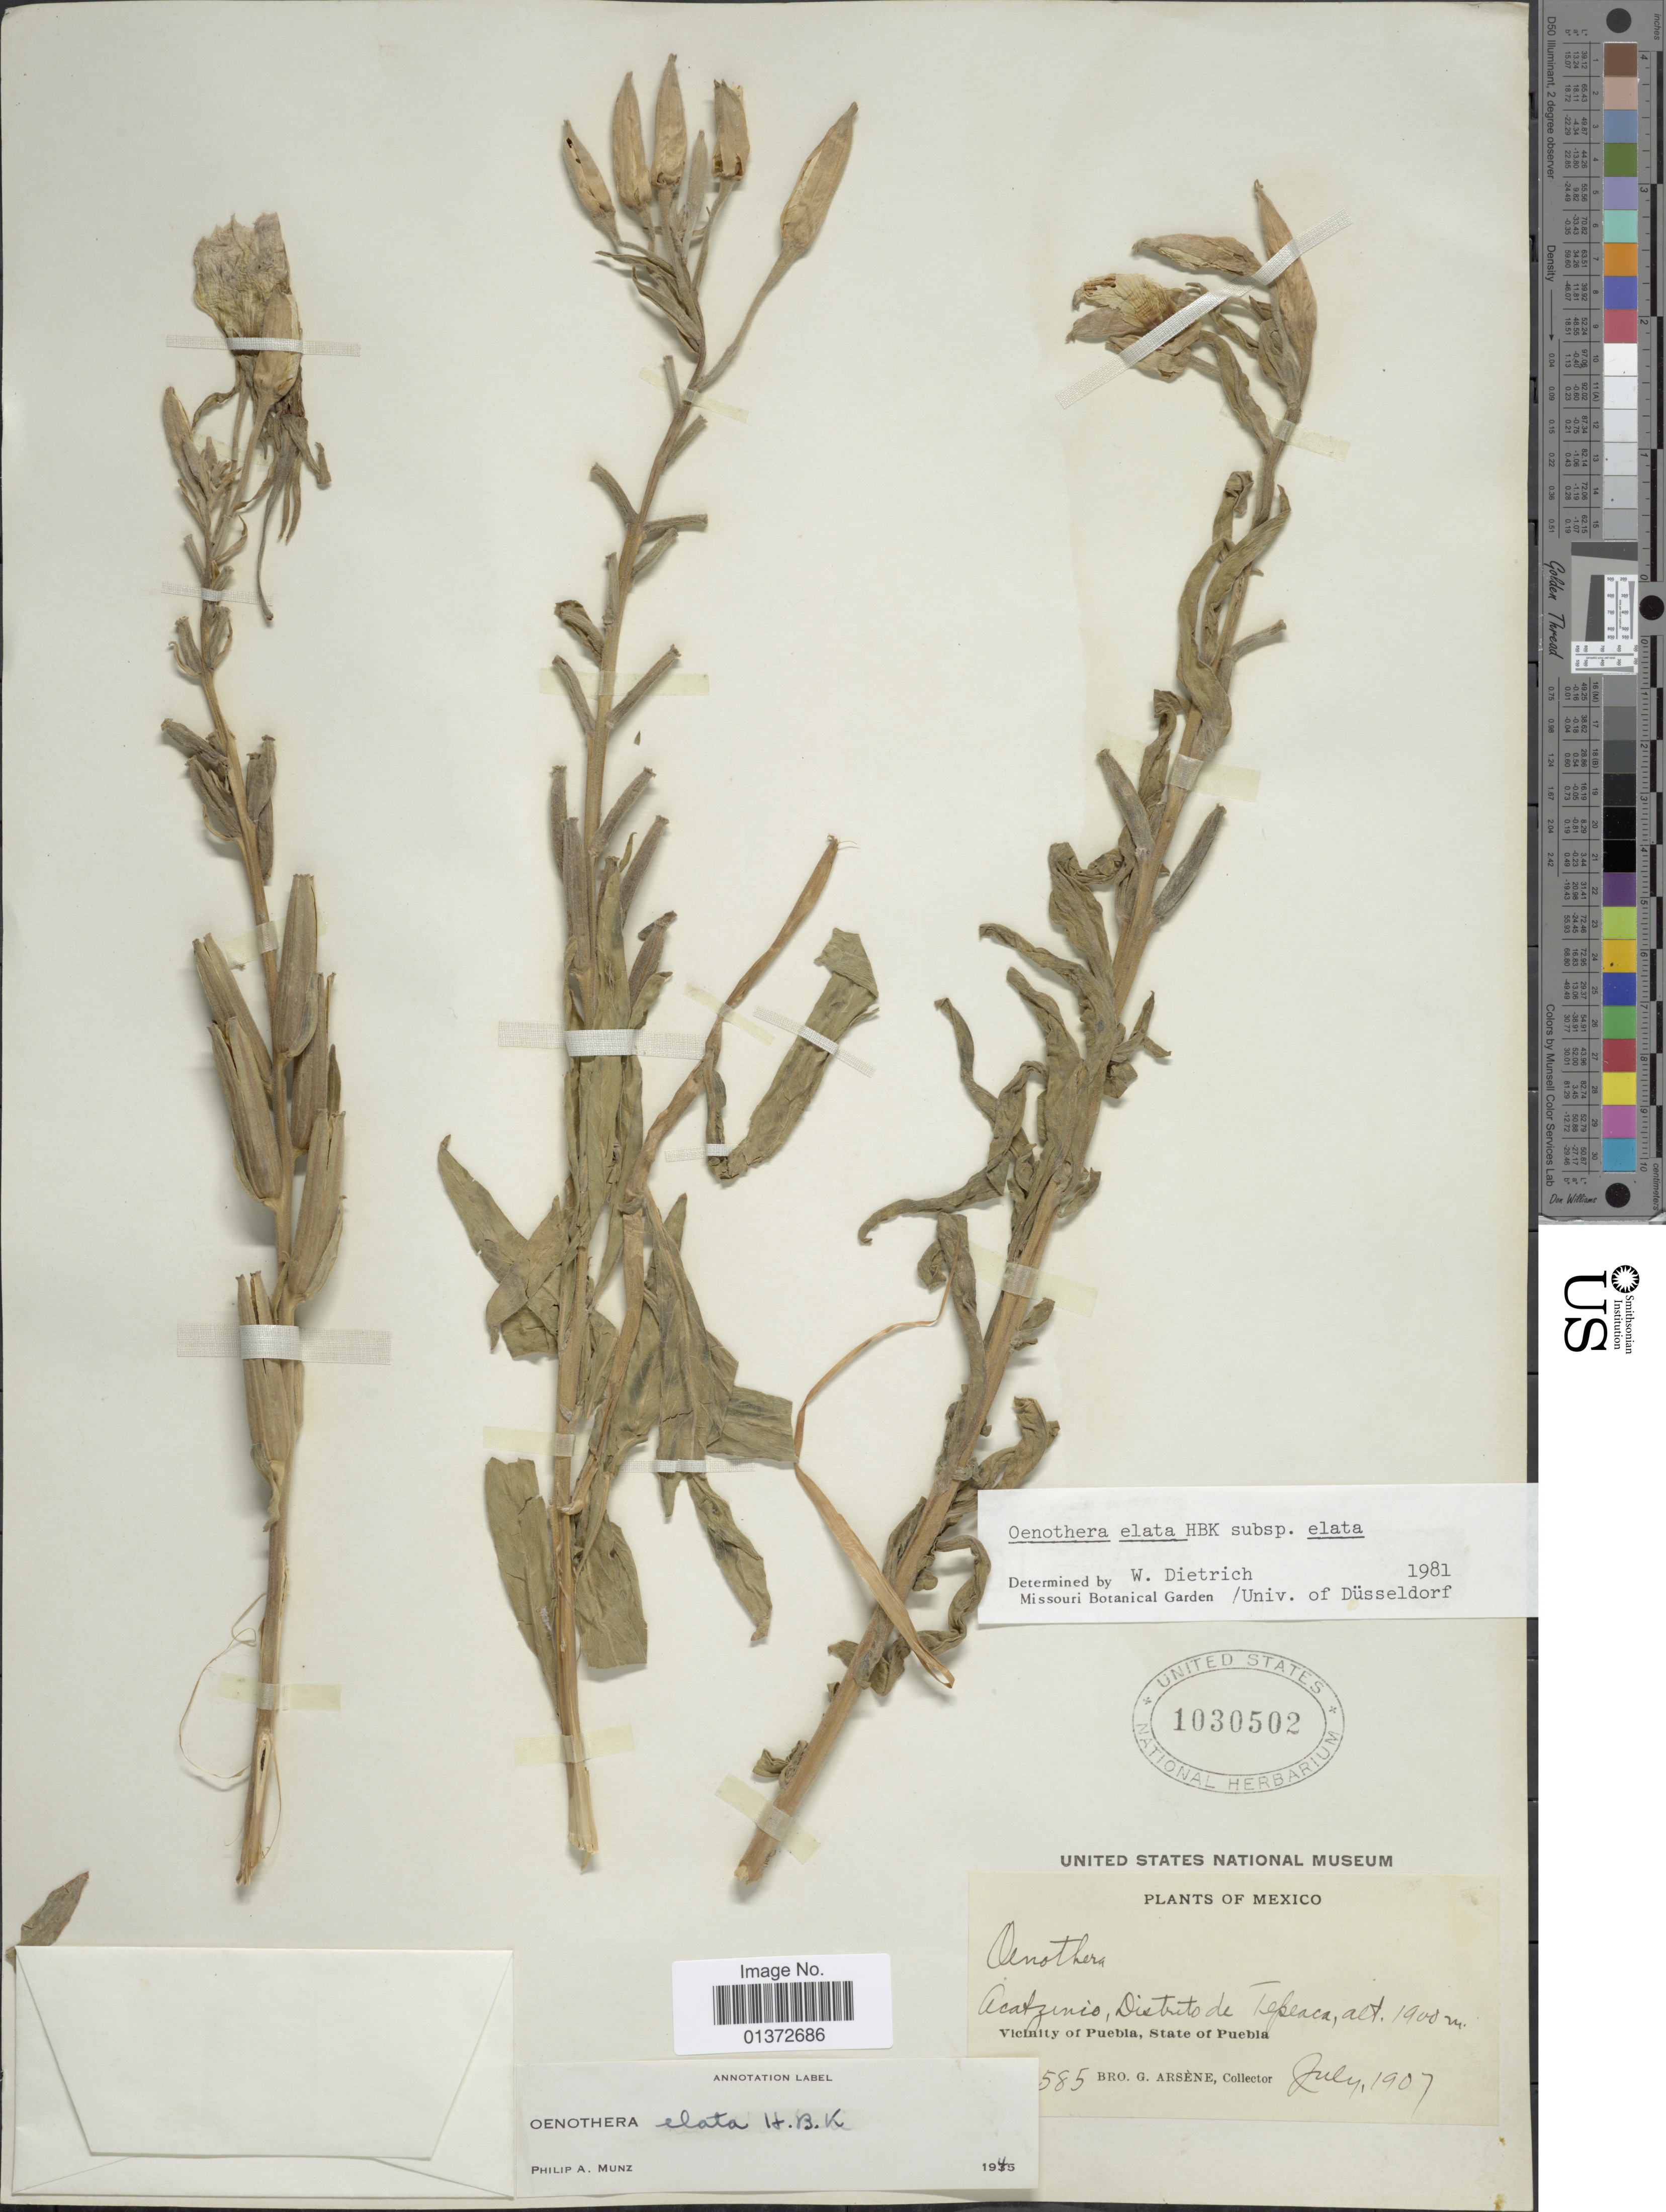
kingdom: Plantae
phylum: Tracheophyta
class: Magnoliopsida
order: Myrtales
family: Onagraceae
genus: Oenothera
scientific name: Oenothera elata subsp. elata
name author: Kunth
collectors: Bro. G. Arsène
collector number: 585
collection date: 1907-07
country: Mexico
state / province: Puebla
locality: Acatzinco, Distrito de Tepeaca [Acatzingo, Tepeaca District] - Vicinity of Puebla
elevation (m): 1900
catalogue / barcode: US 1030502